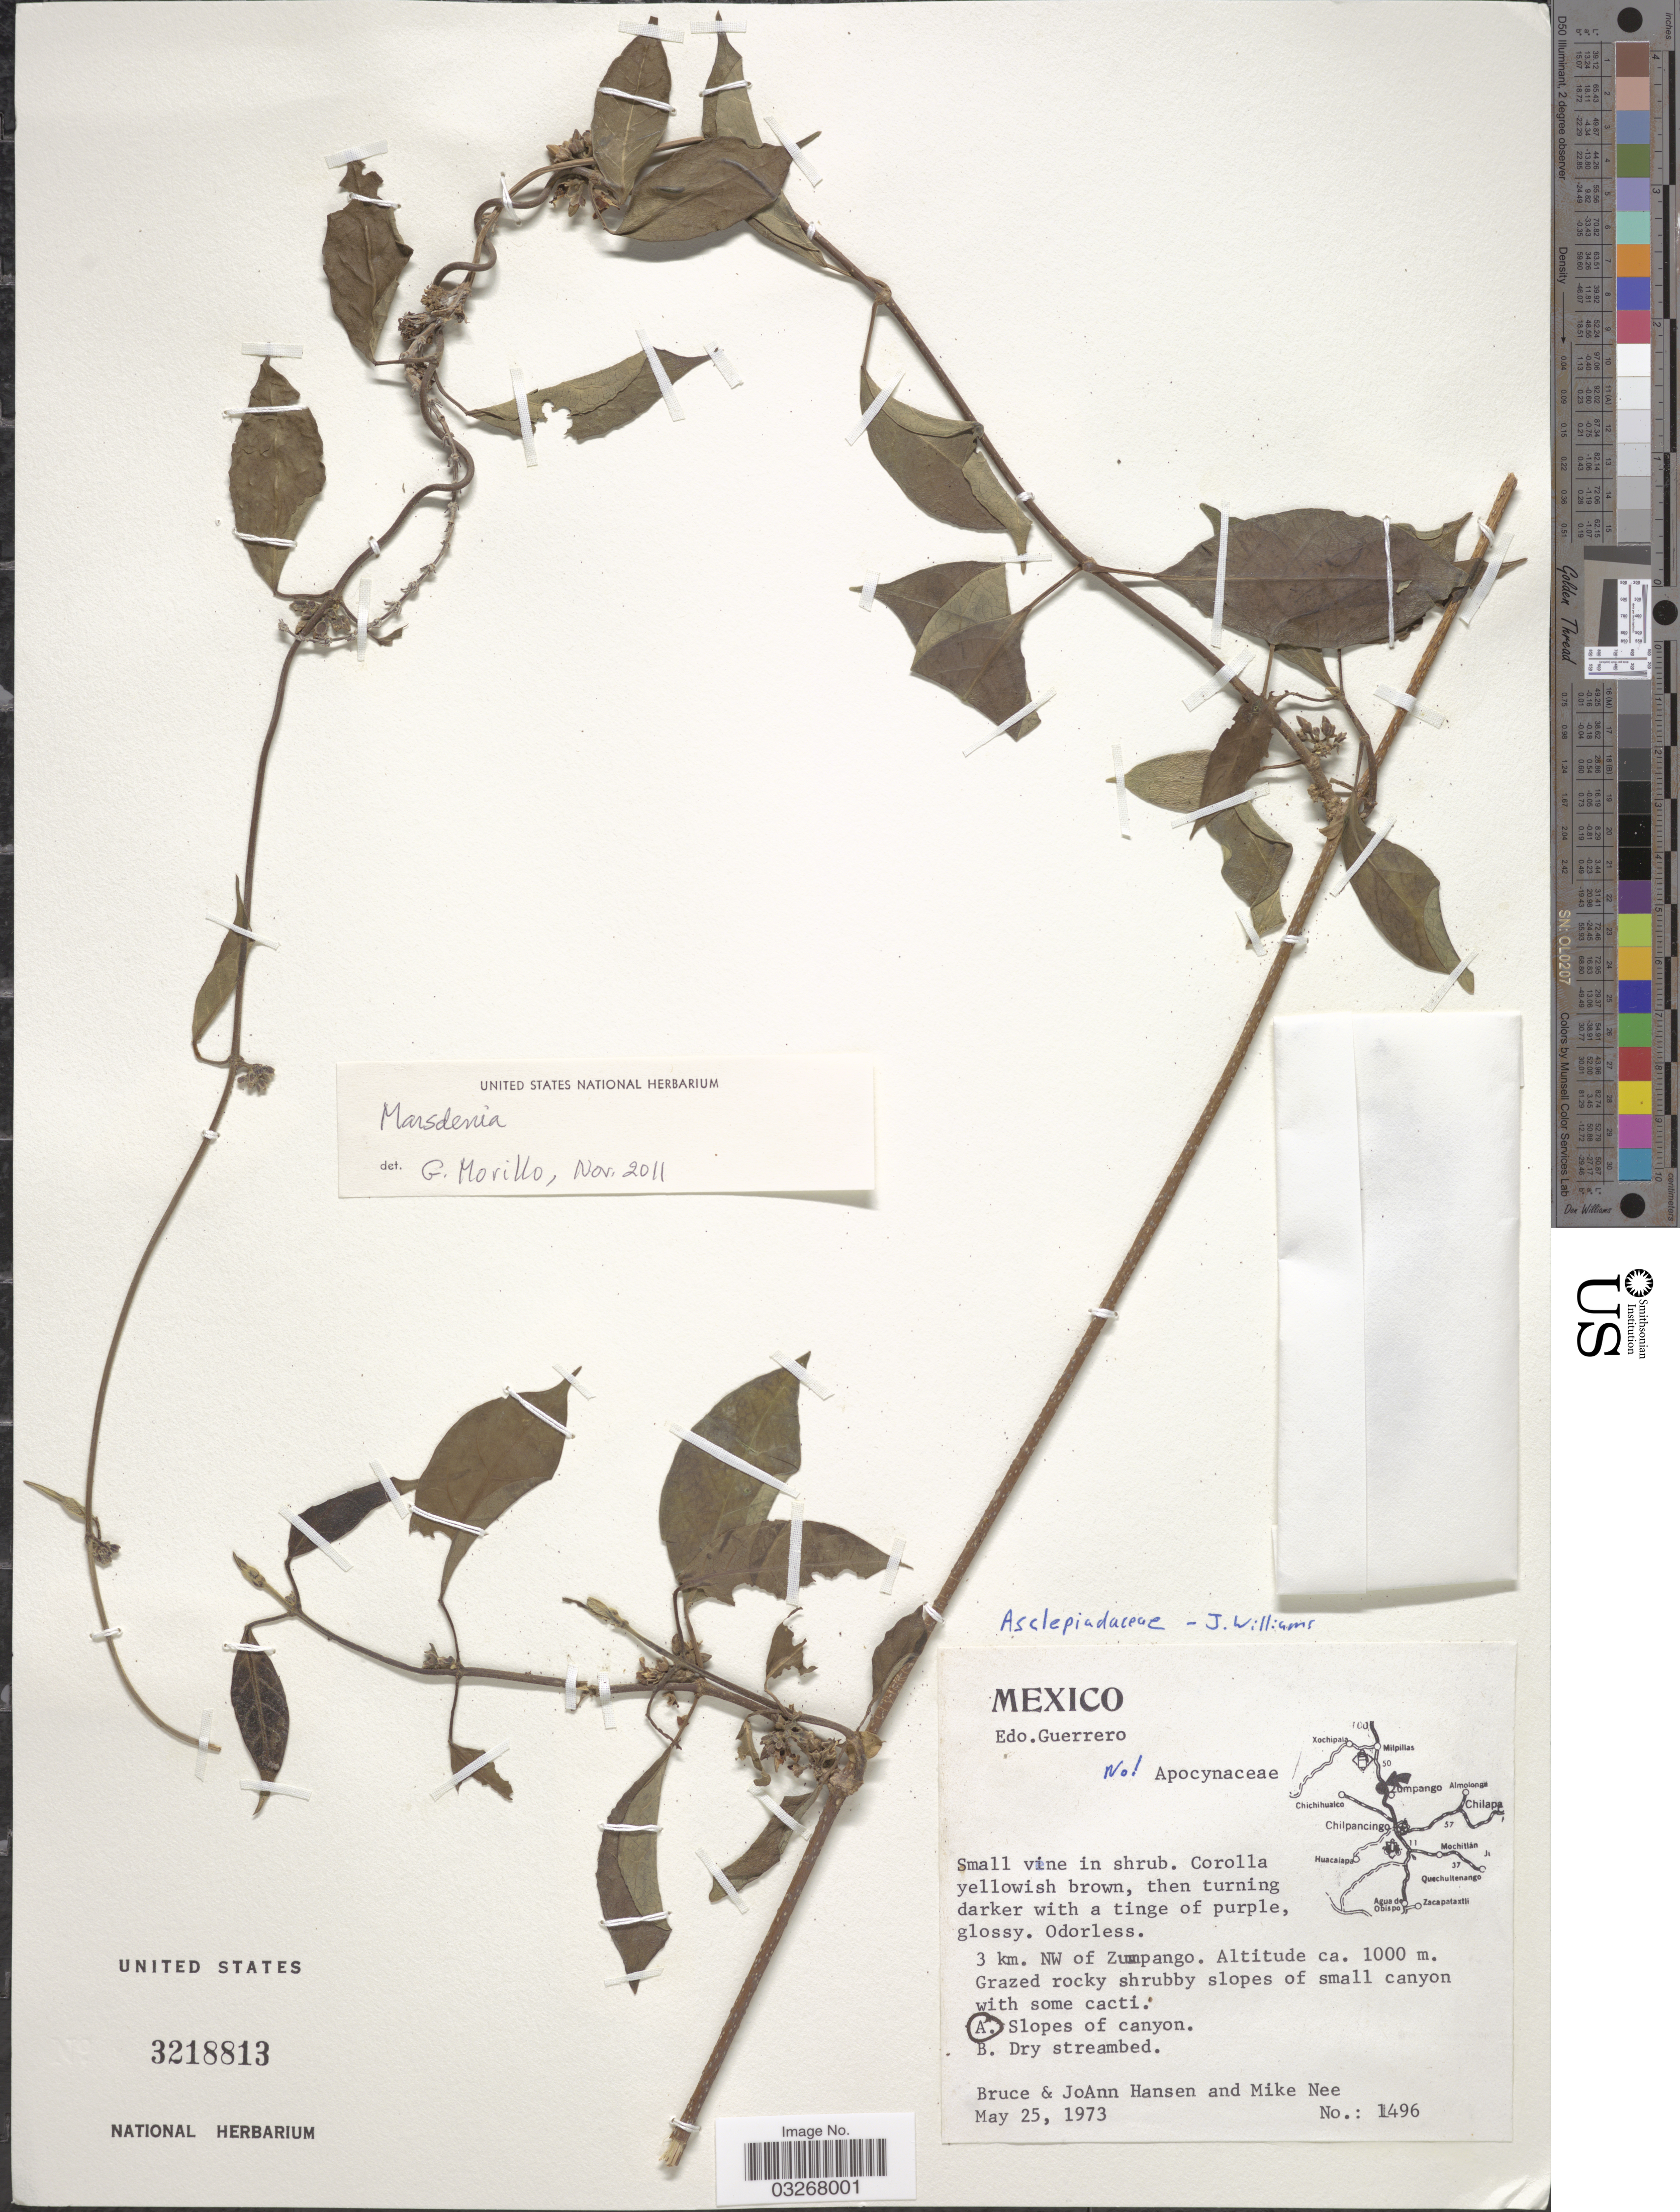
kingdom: Plantae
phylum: Tracheophyta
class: Magnoliopsida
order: Gentianales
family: Apocynaceae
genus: Marsdenia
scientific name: Marsdenia sp.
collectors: B. Hansen, J. Hansen & M. Nee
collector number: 1496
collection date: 1973-05-25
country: Mexico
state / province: Guerrero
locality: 3 km. NW of Zumpango, Slopes of canyon.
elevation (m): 1000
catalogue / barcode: US 3218813